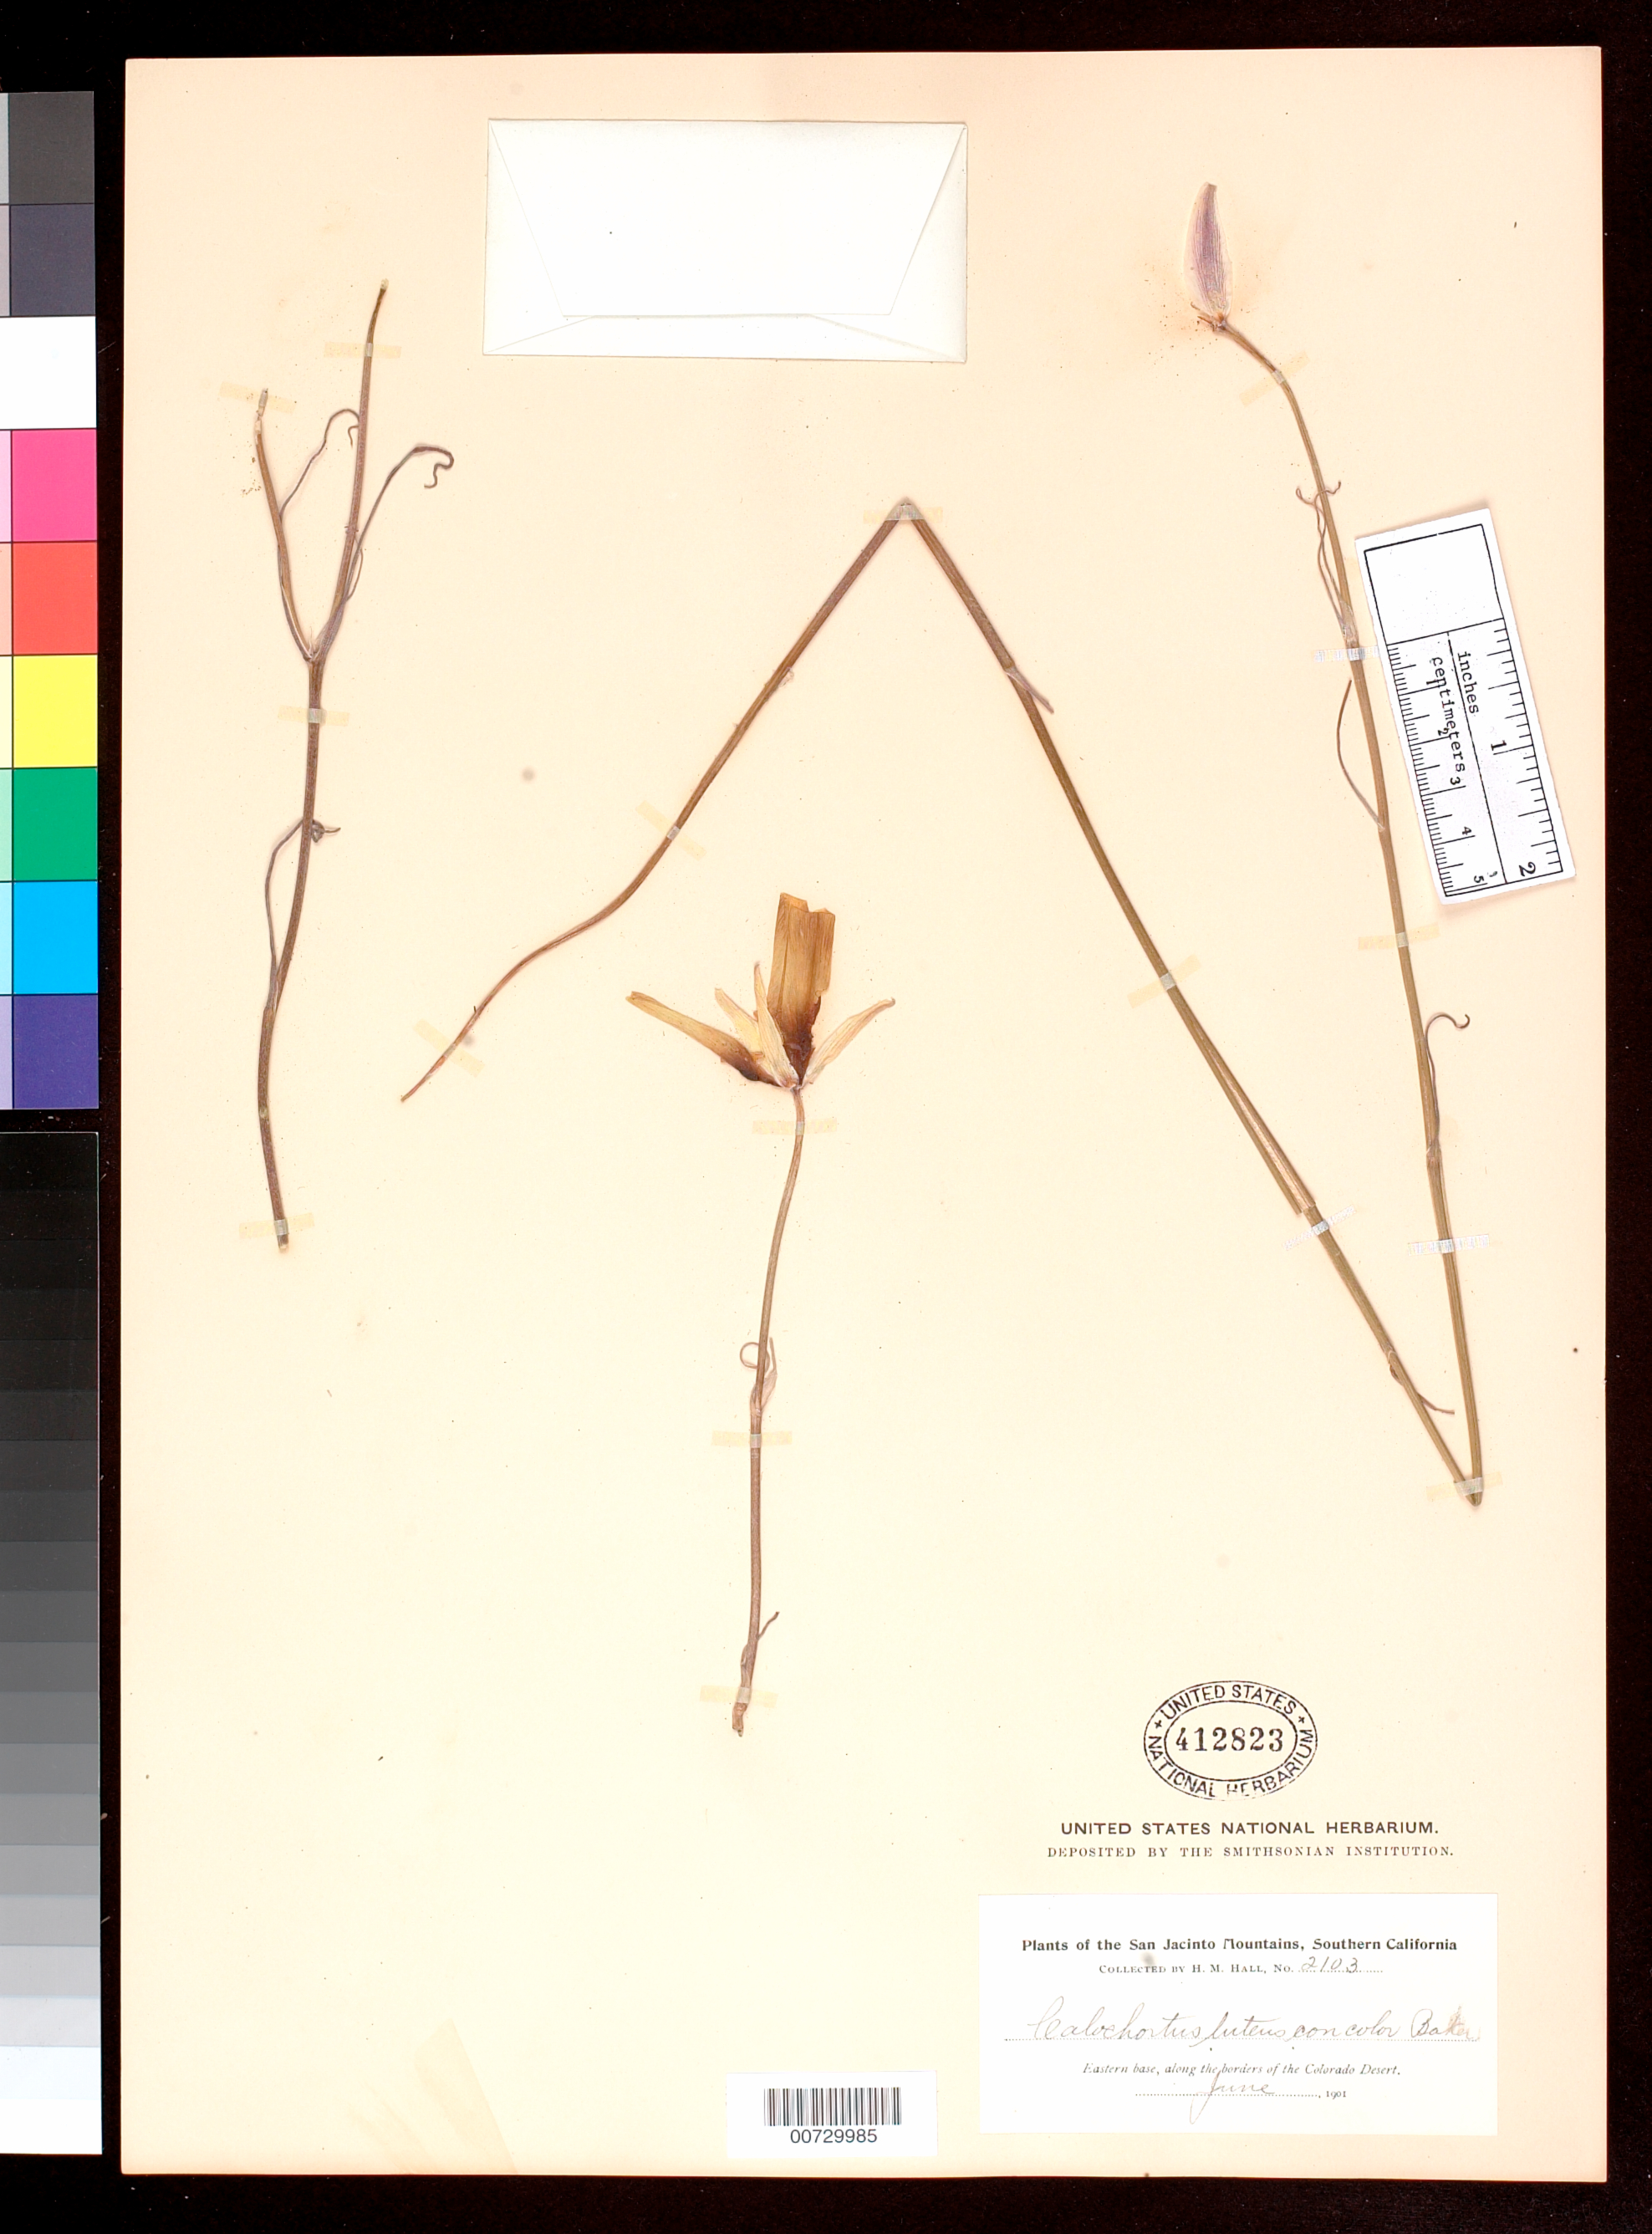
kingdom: Plantae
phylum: Tracheophyta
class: Liliopsida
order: Liliales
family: Liliaceae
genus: Calochortus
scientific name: Calochortus concolor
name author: (Baker) Purdy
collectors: H. M. Hall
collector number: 2103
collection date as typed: Jun 1901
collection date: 1901-06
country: United States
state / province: California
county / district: Riverside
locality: Eastern base, along the borders of the Colorado Desert.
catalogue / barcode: US 412823